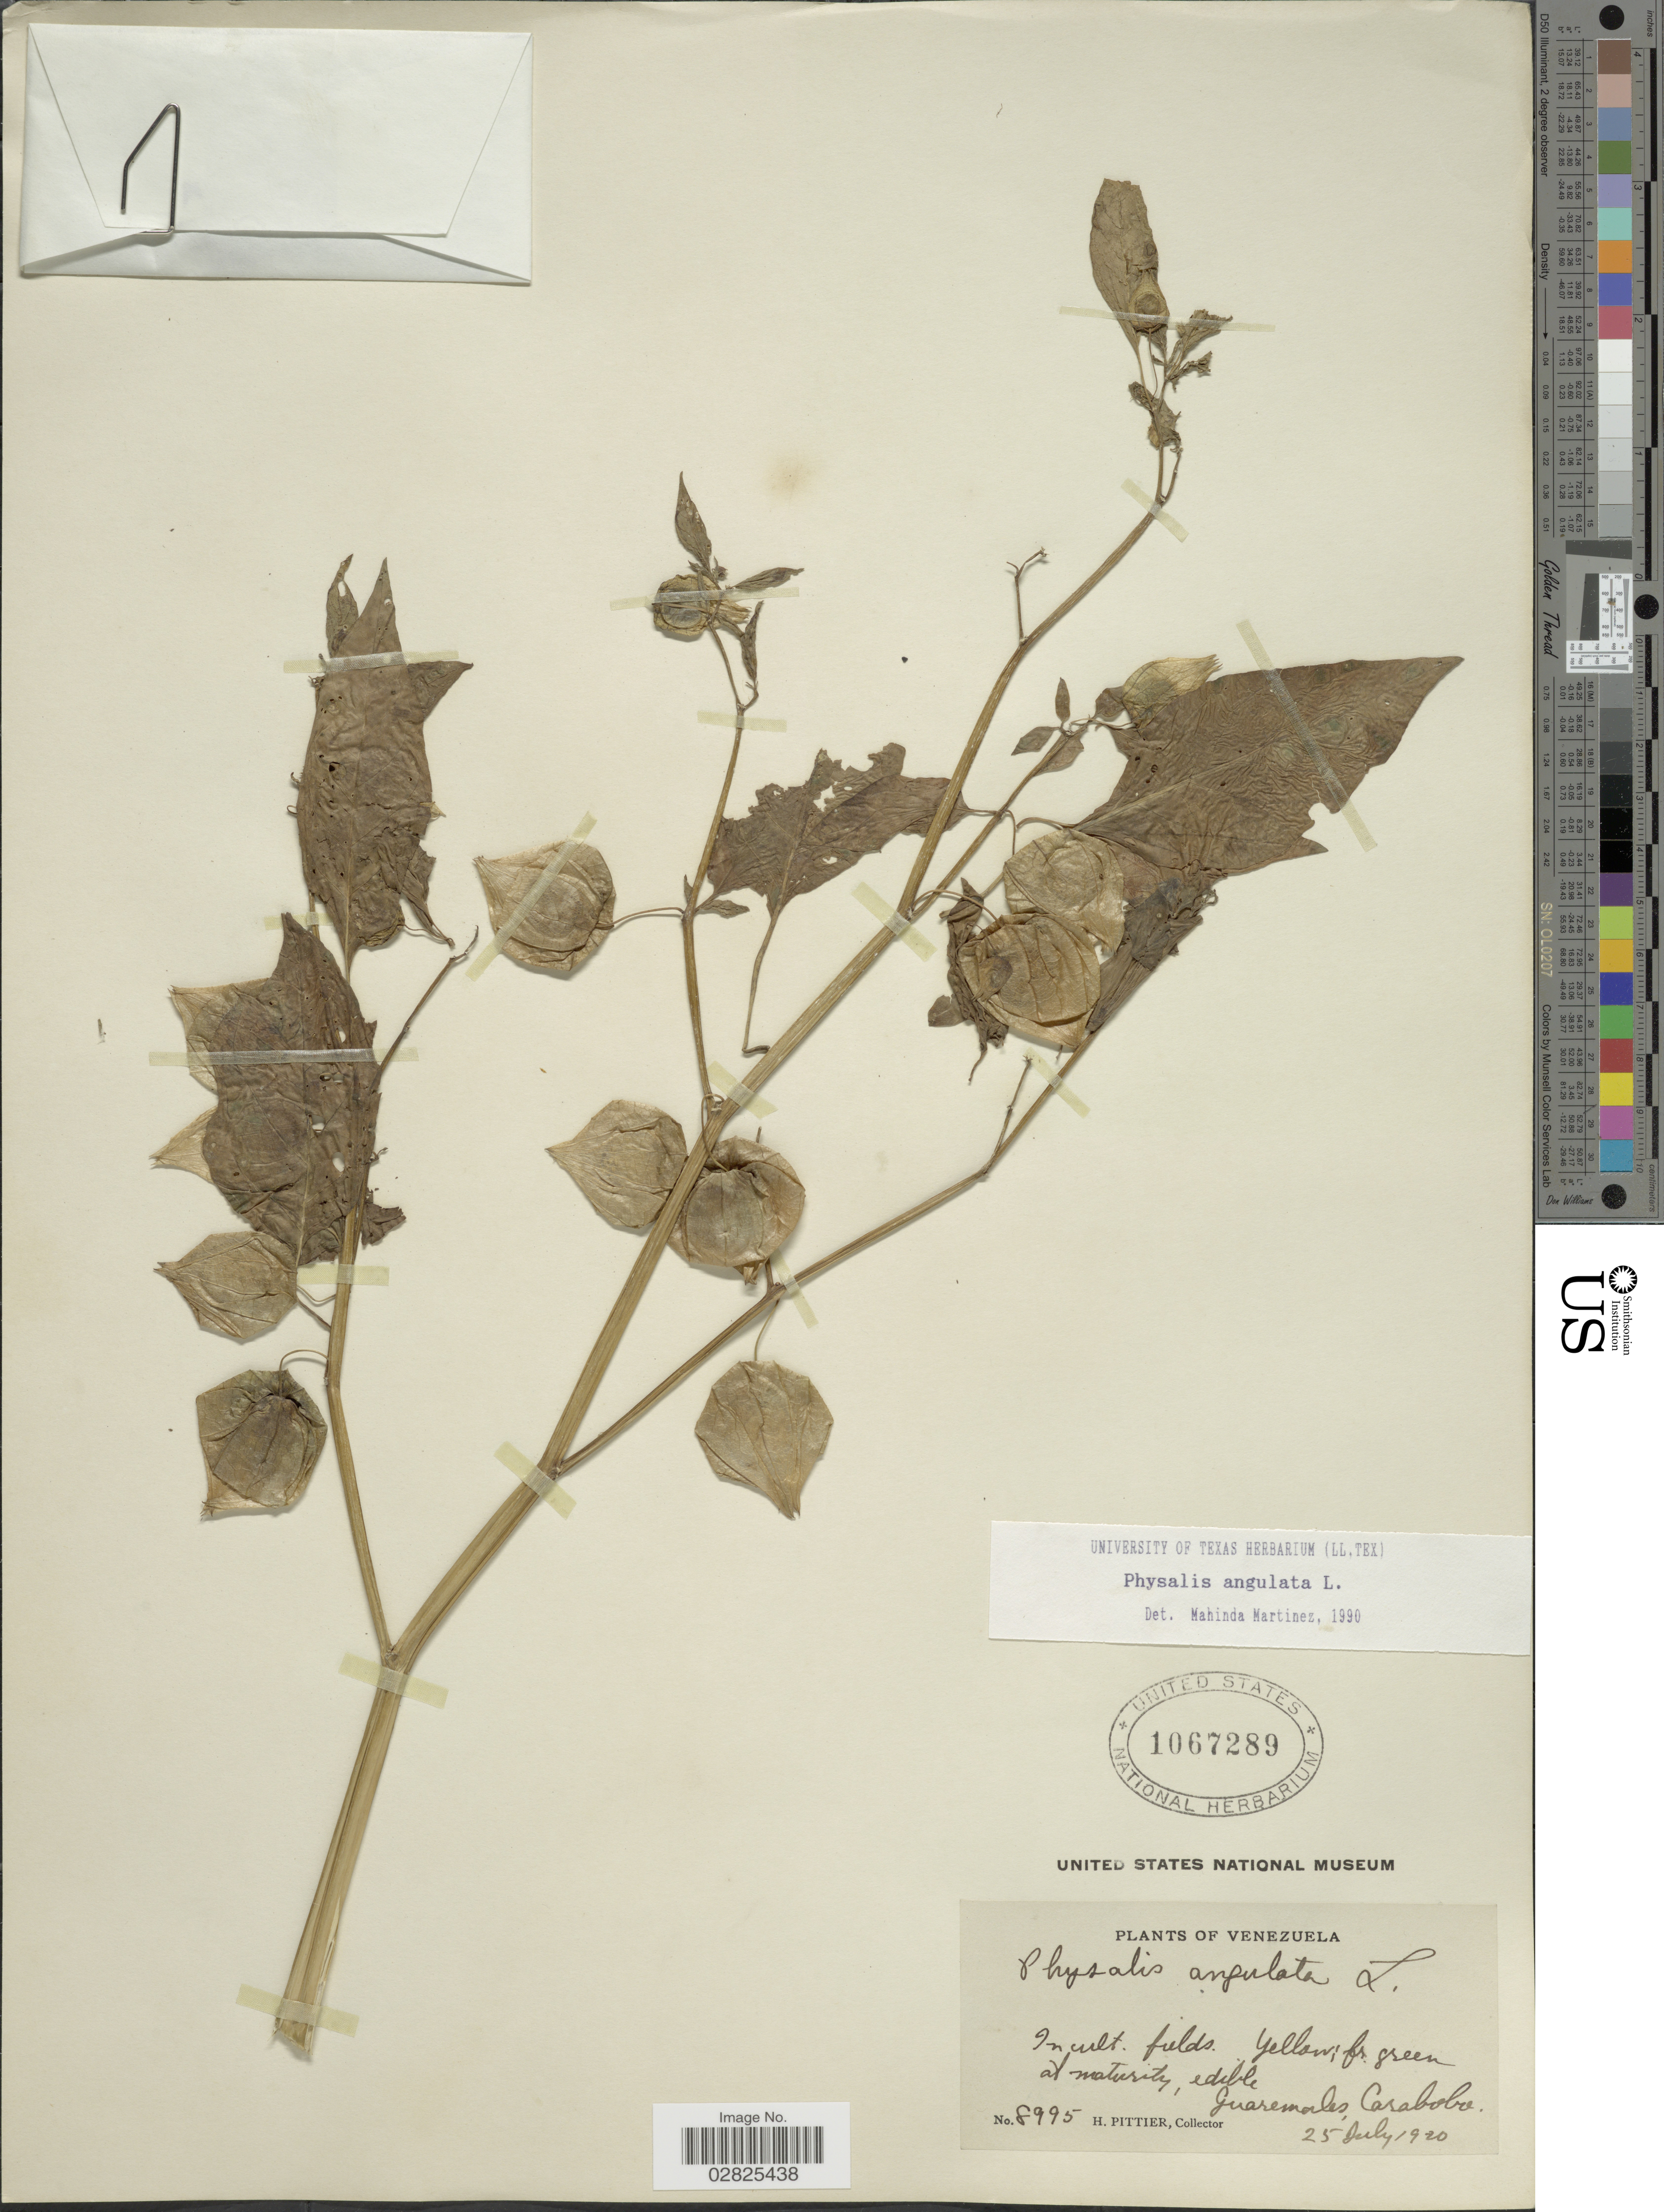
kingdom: Plantae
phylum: Tracheophyta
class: Magnoliopsida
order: Solanales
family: Solanaceae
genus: Physalis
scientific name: Physalis angulata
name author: L.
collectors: H. F. Pittier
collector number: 8995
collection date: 1920-07-25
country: Venezuela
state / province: Carabobo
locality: Guaremales [Guaremal], Carabobo.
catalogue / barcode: US 1067289